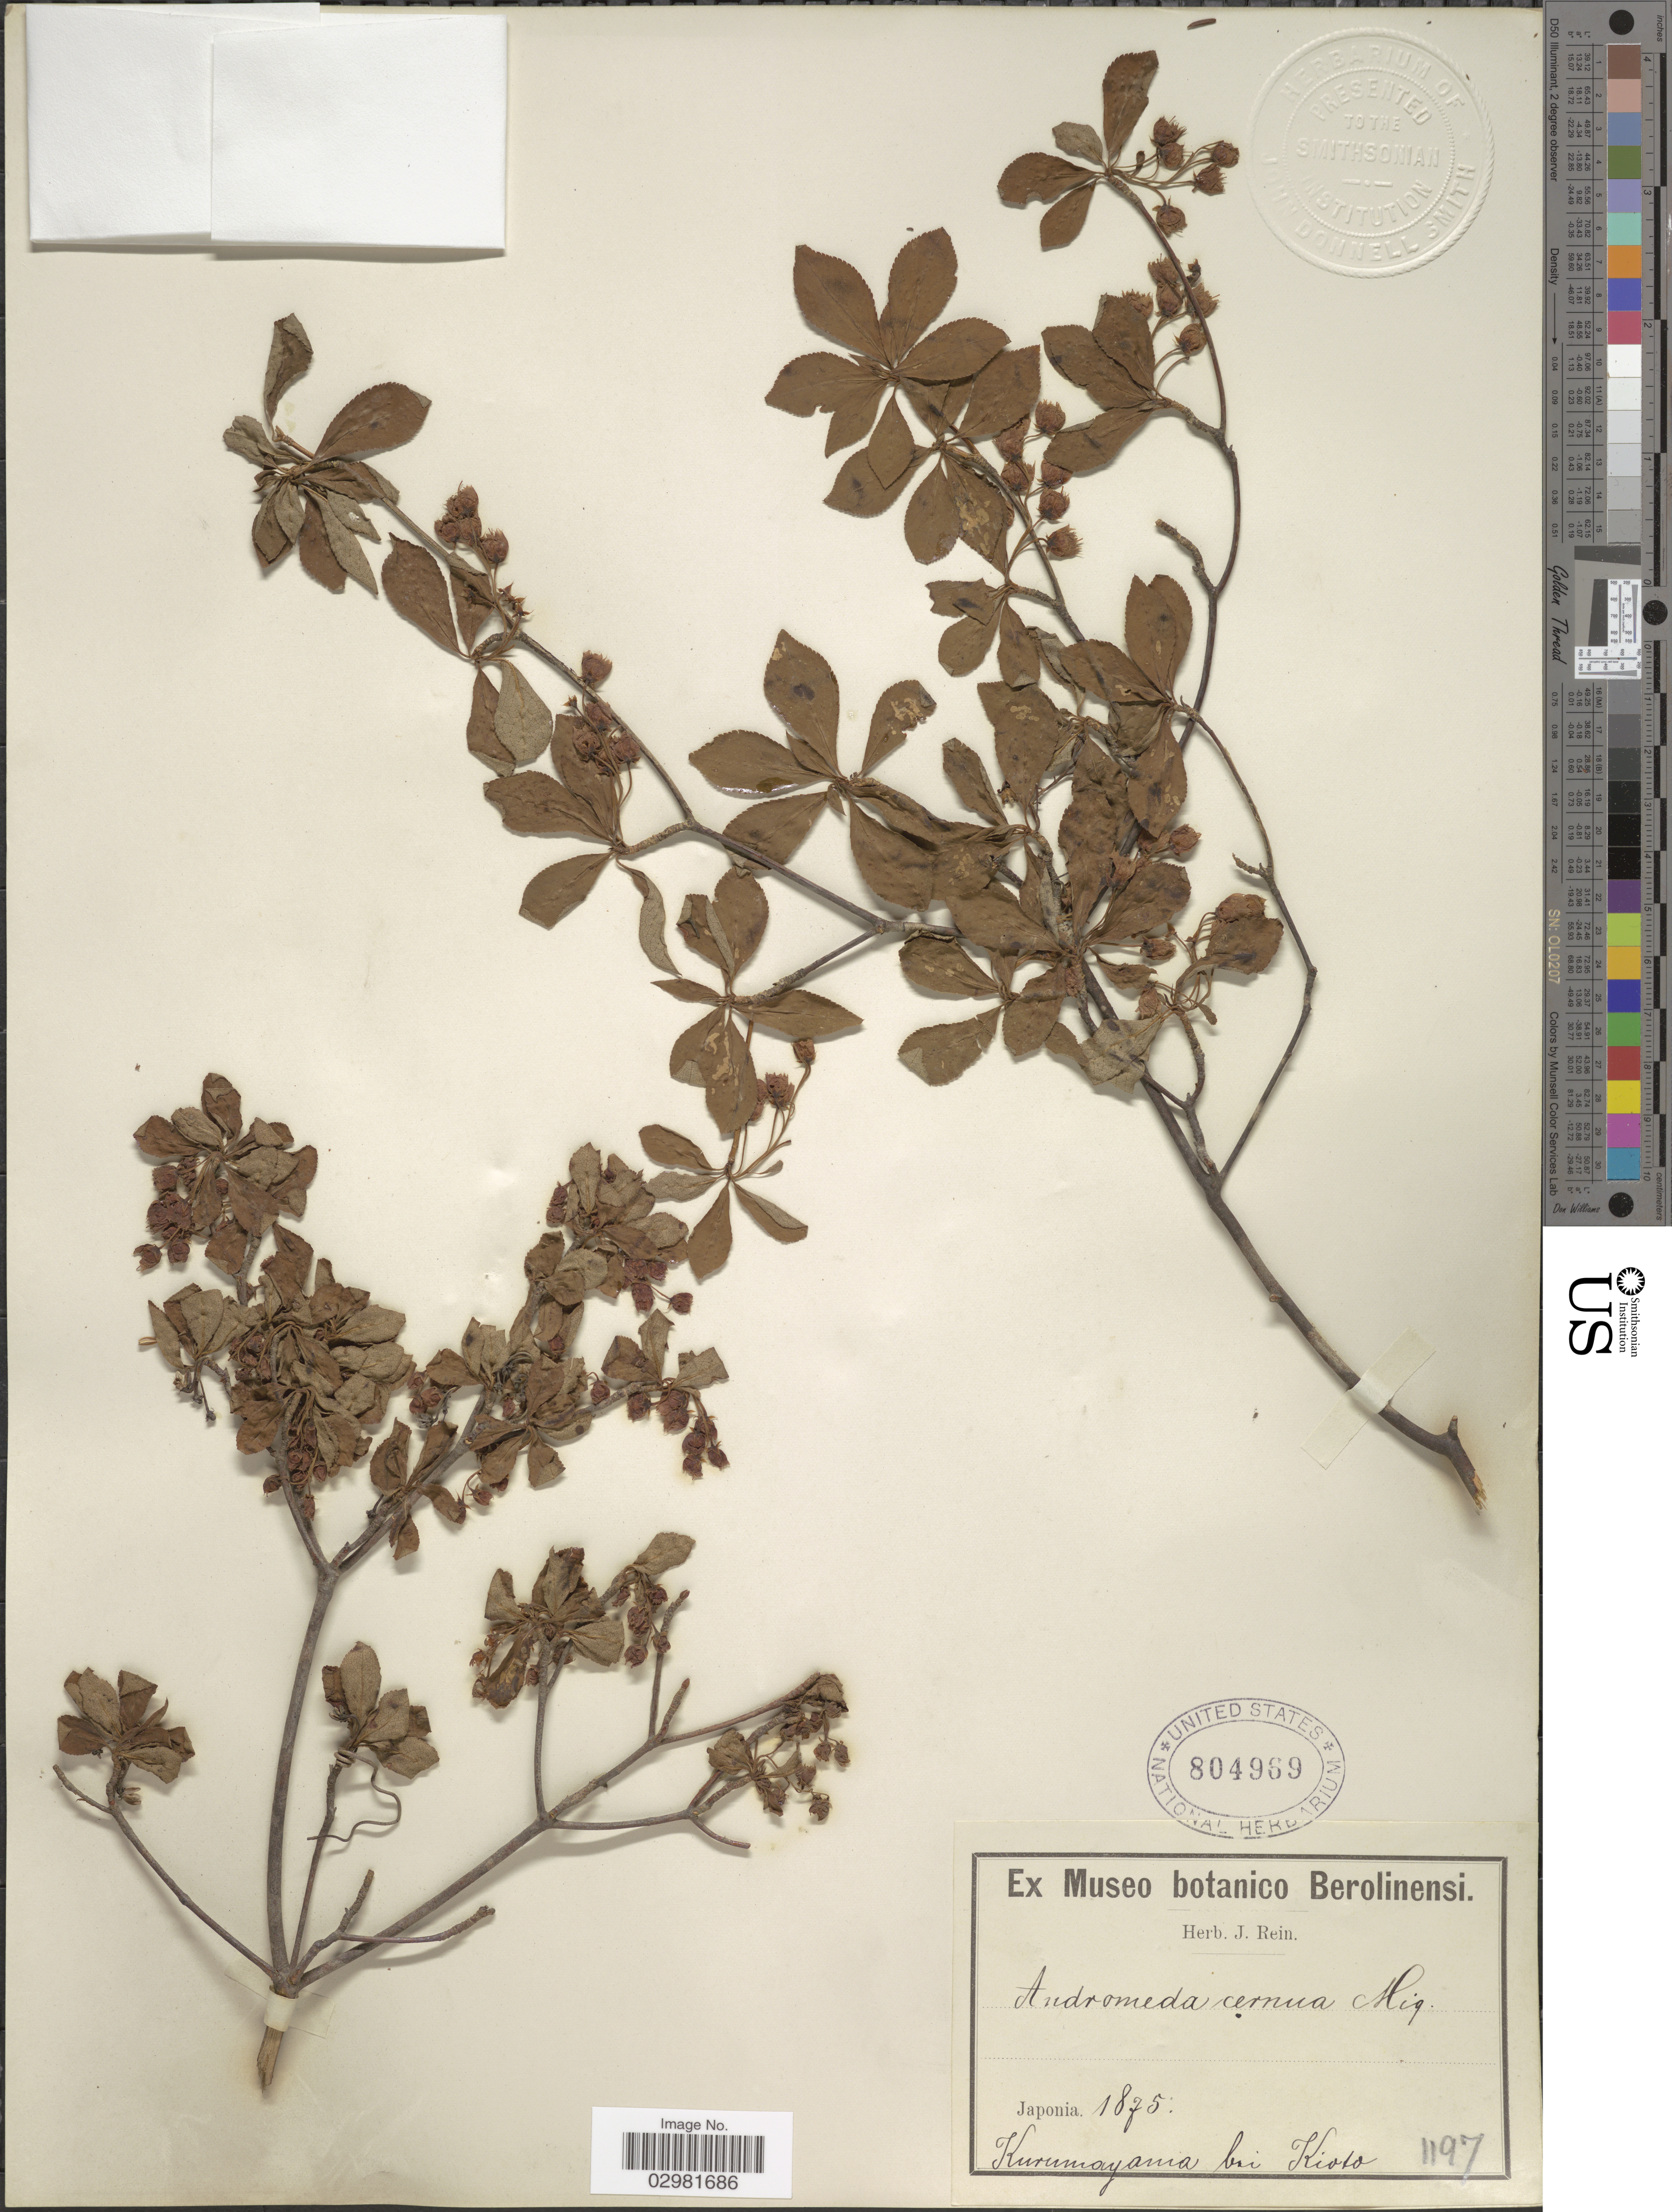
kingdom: Plantae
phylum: Tracheophyta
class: Magnoliopsida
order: Ericales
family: Ericaceae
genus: Enkianthus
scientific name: Enkianthus cernuus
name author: (Siebold & Zucc.) Benth. & Hook. f. ex Makino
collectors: ex herb. J. Rein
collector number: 1197?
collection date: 1875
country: Japan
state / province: Kyoto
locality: Japonia. Kurumayania bei Kioto.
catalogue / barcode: US 804969